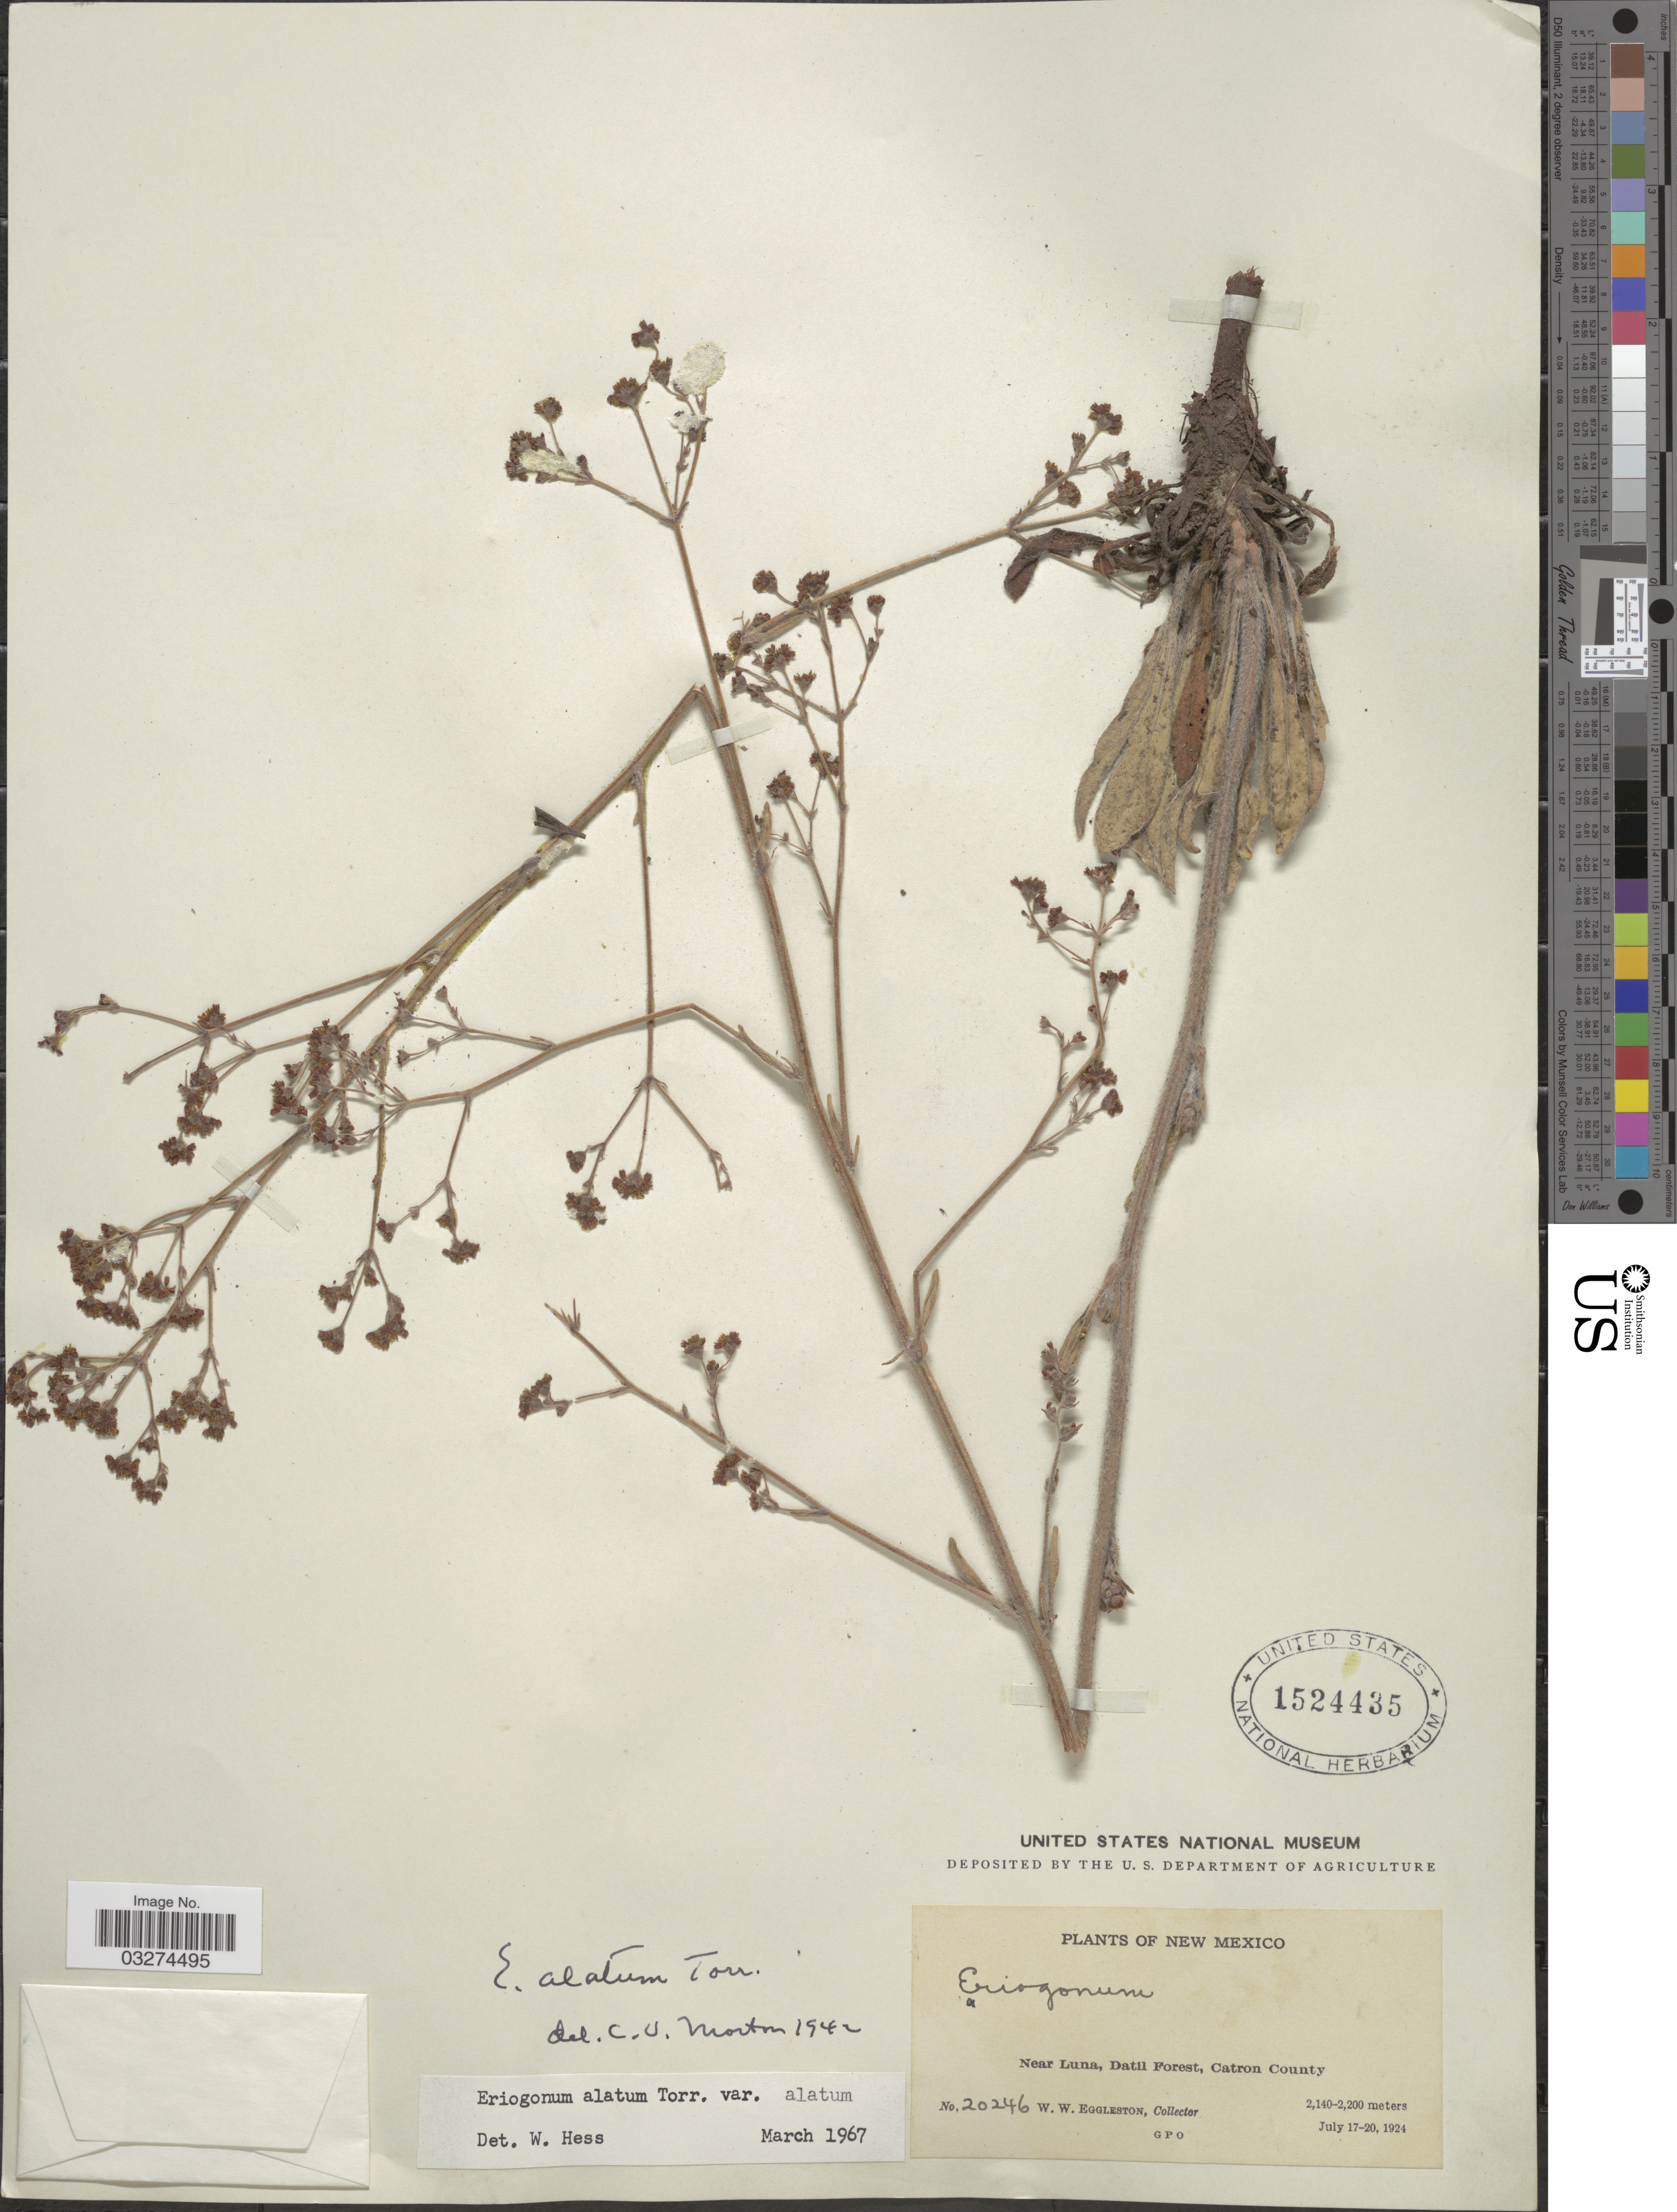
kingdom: Plantae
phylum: Tracheophyta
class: Magnoliopsida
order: Caryophyllales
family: Polygonaceae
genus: Eriogonum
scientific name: Eriogonum alatum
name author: Torr.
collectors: W. W. Eggleston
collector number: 20246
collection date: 1924-07-17/1924-07-20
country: United States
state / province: New Mexico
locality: Near Luna, Datil Forest, Catron County.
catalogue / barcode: US 1524435